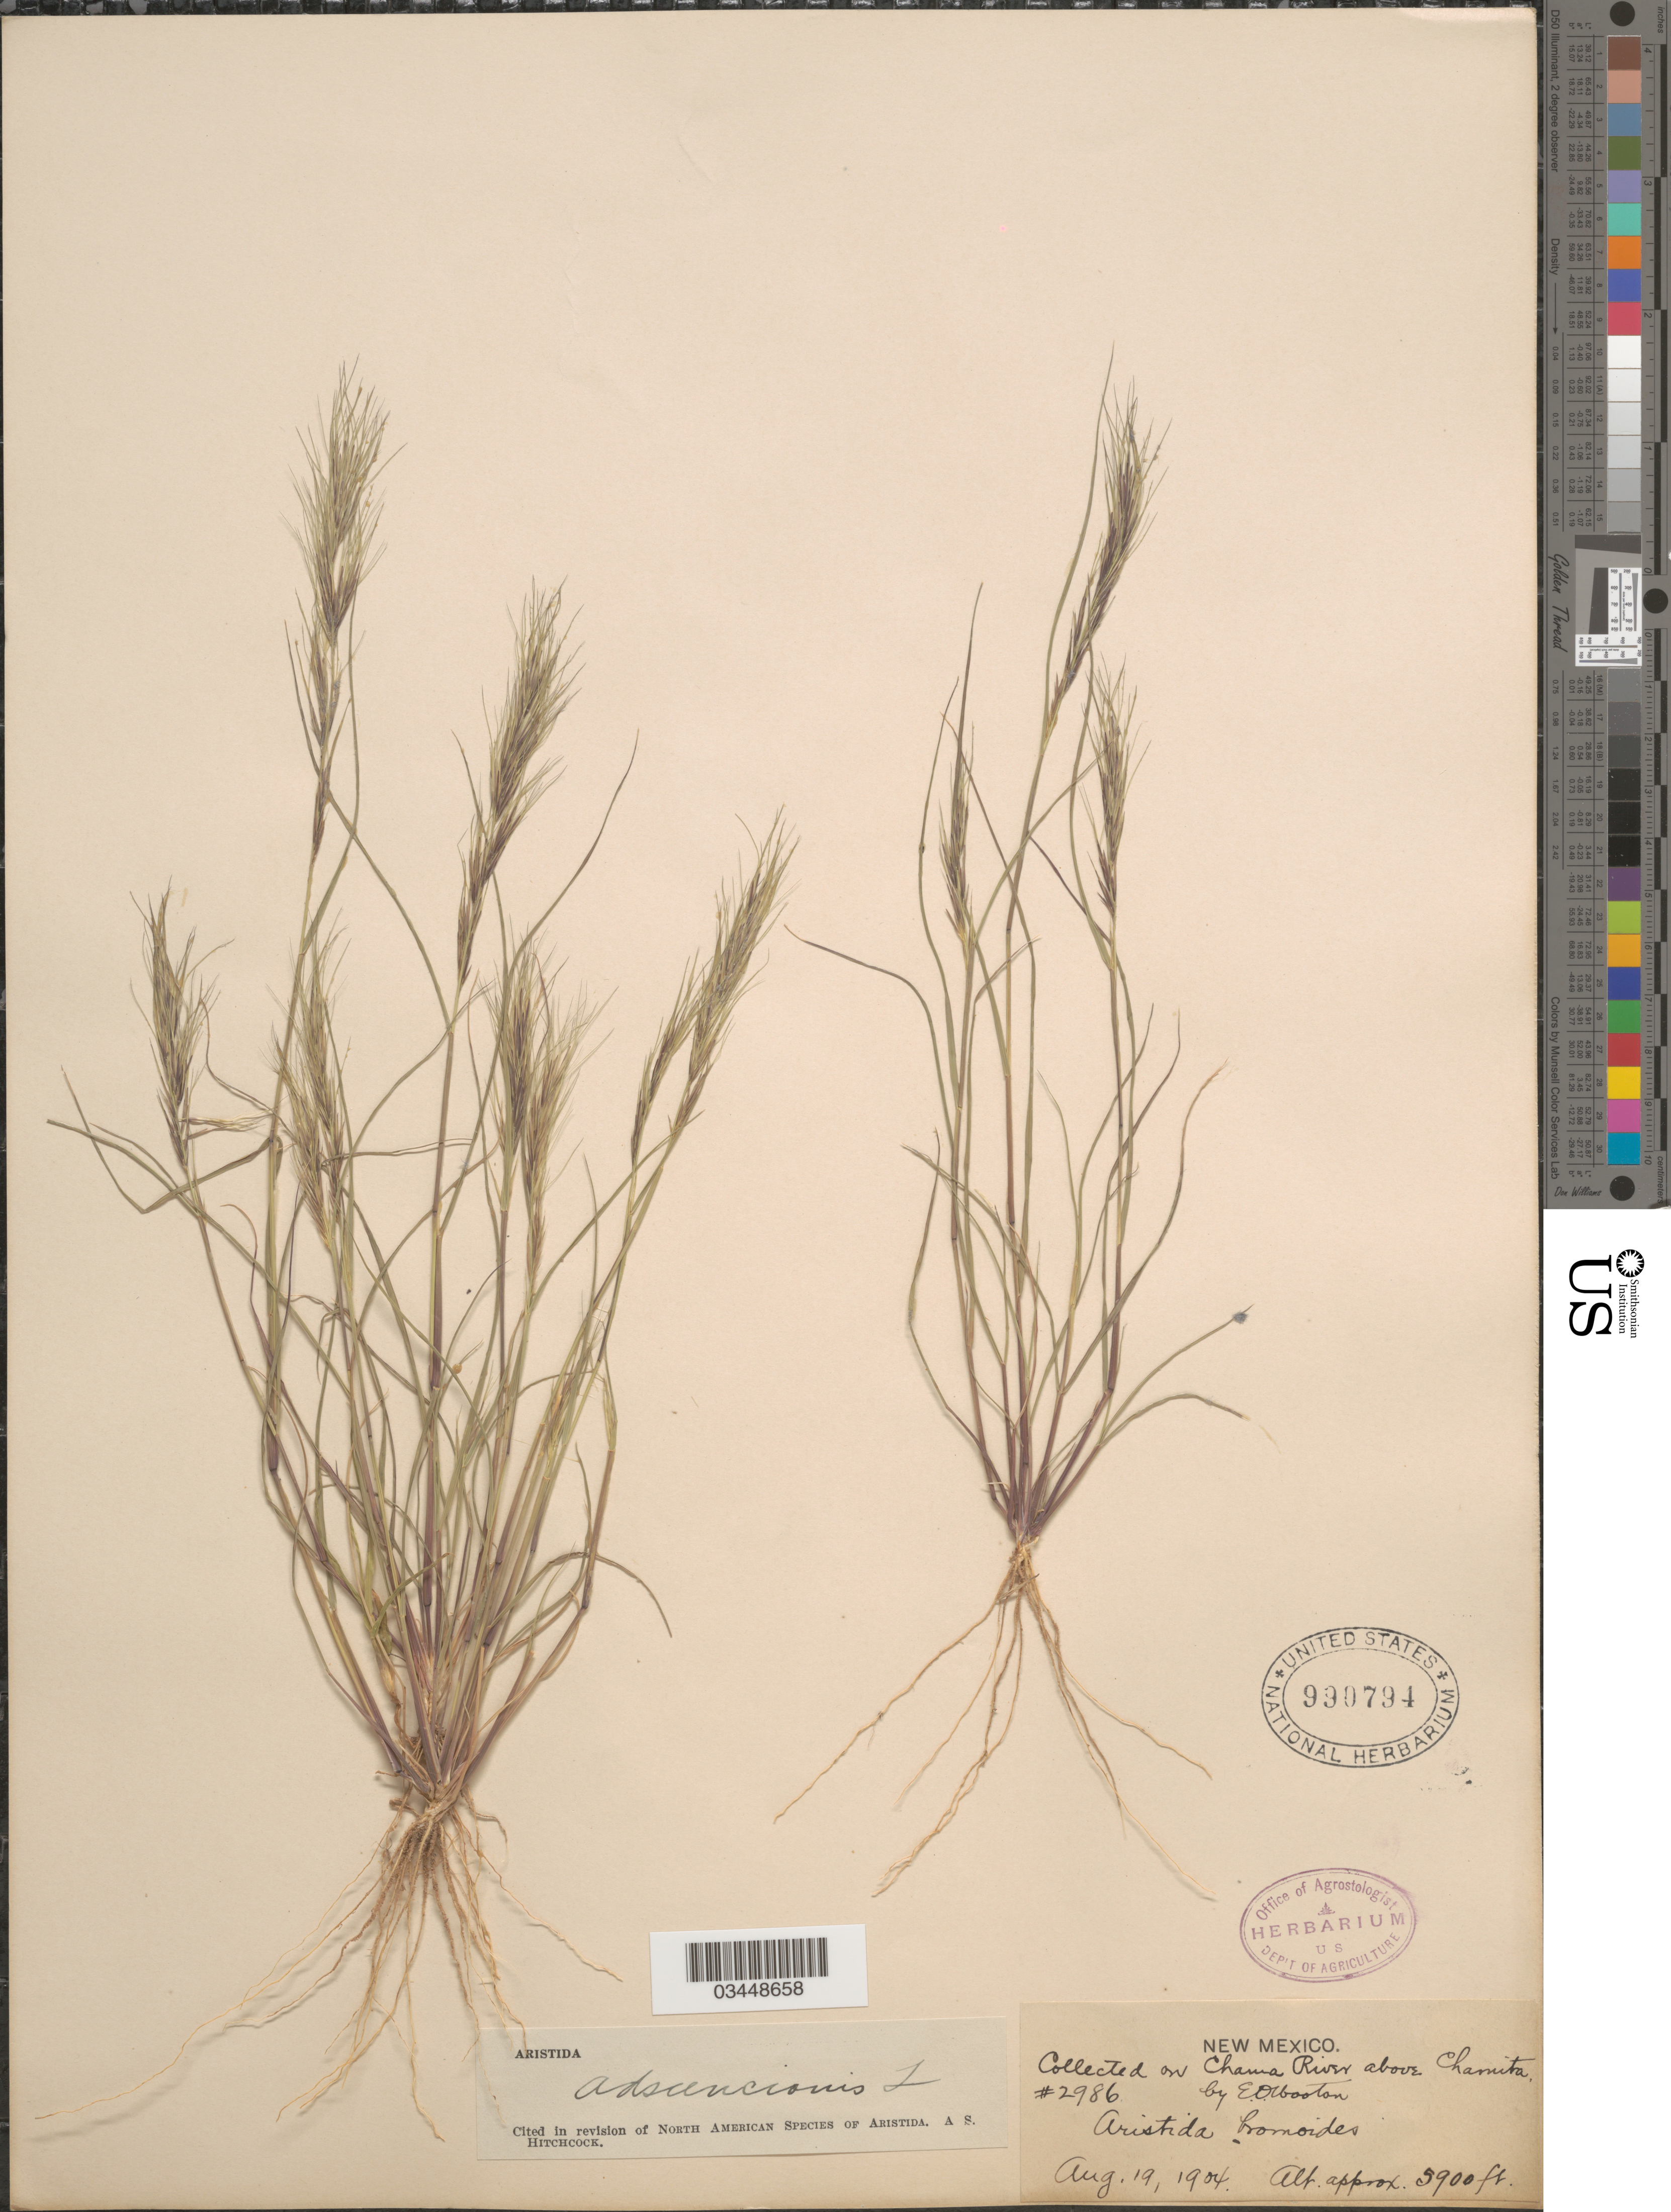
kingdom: Plantae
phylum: Tracheophyta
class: Liliopsida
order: Poales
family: Poaceae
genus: Aristida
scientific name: Aristida adscensionis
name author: L.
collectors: E. O. Wooton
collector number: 2986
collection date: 1904-08-19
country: United States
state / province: New Mexico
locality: On Chama River above Chamita.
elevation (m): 1798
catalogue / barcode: US 990794